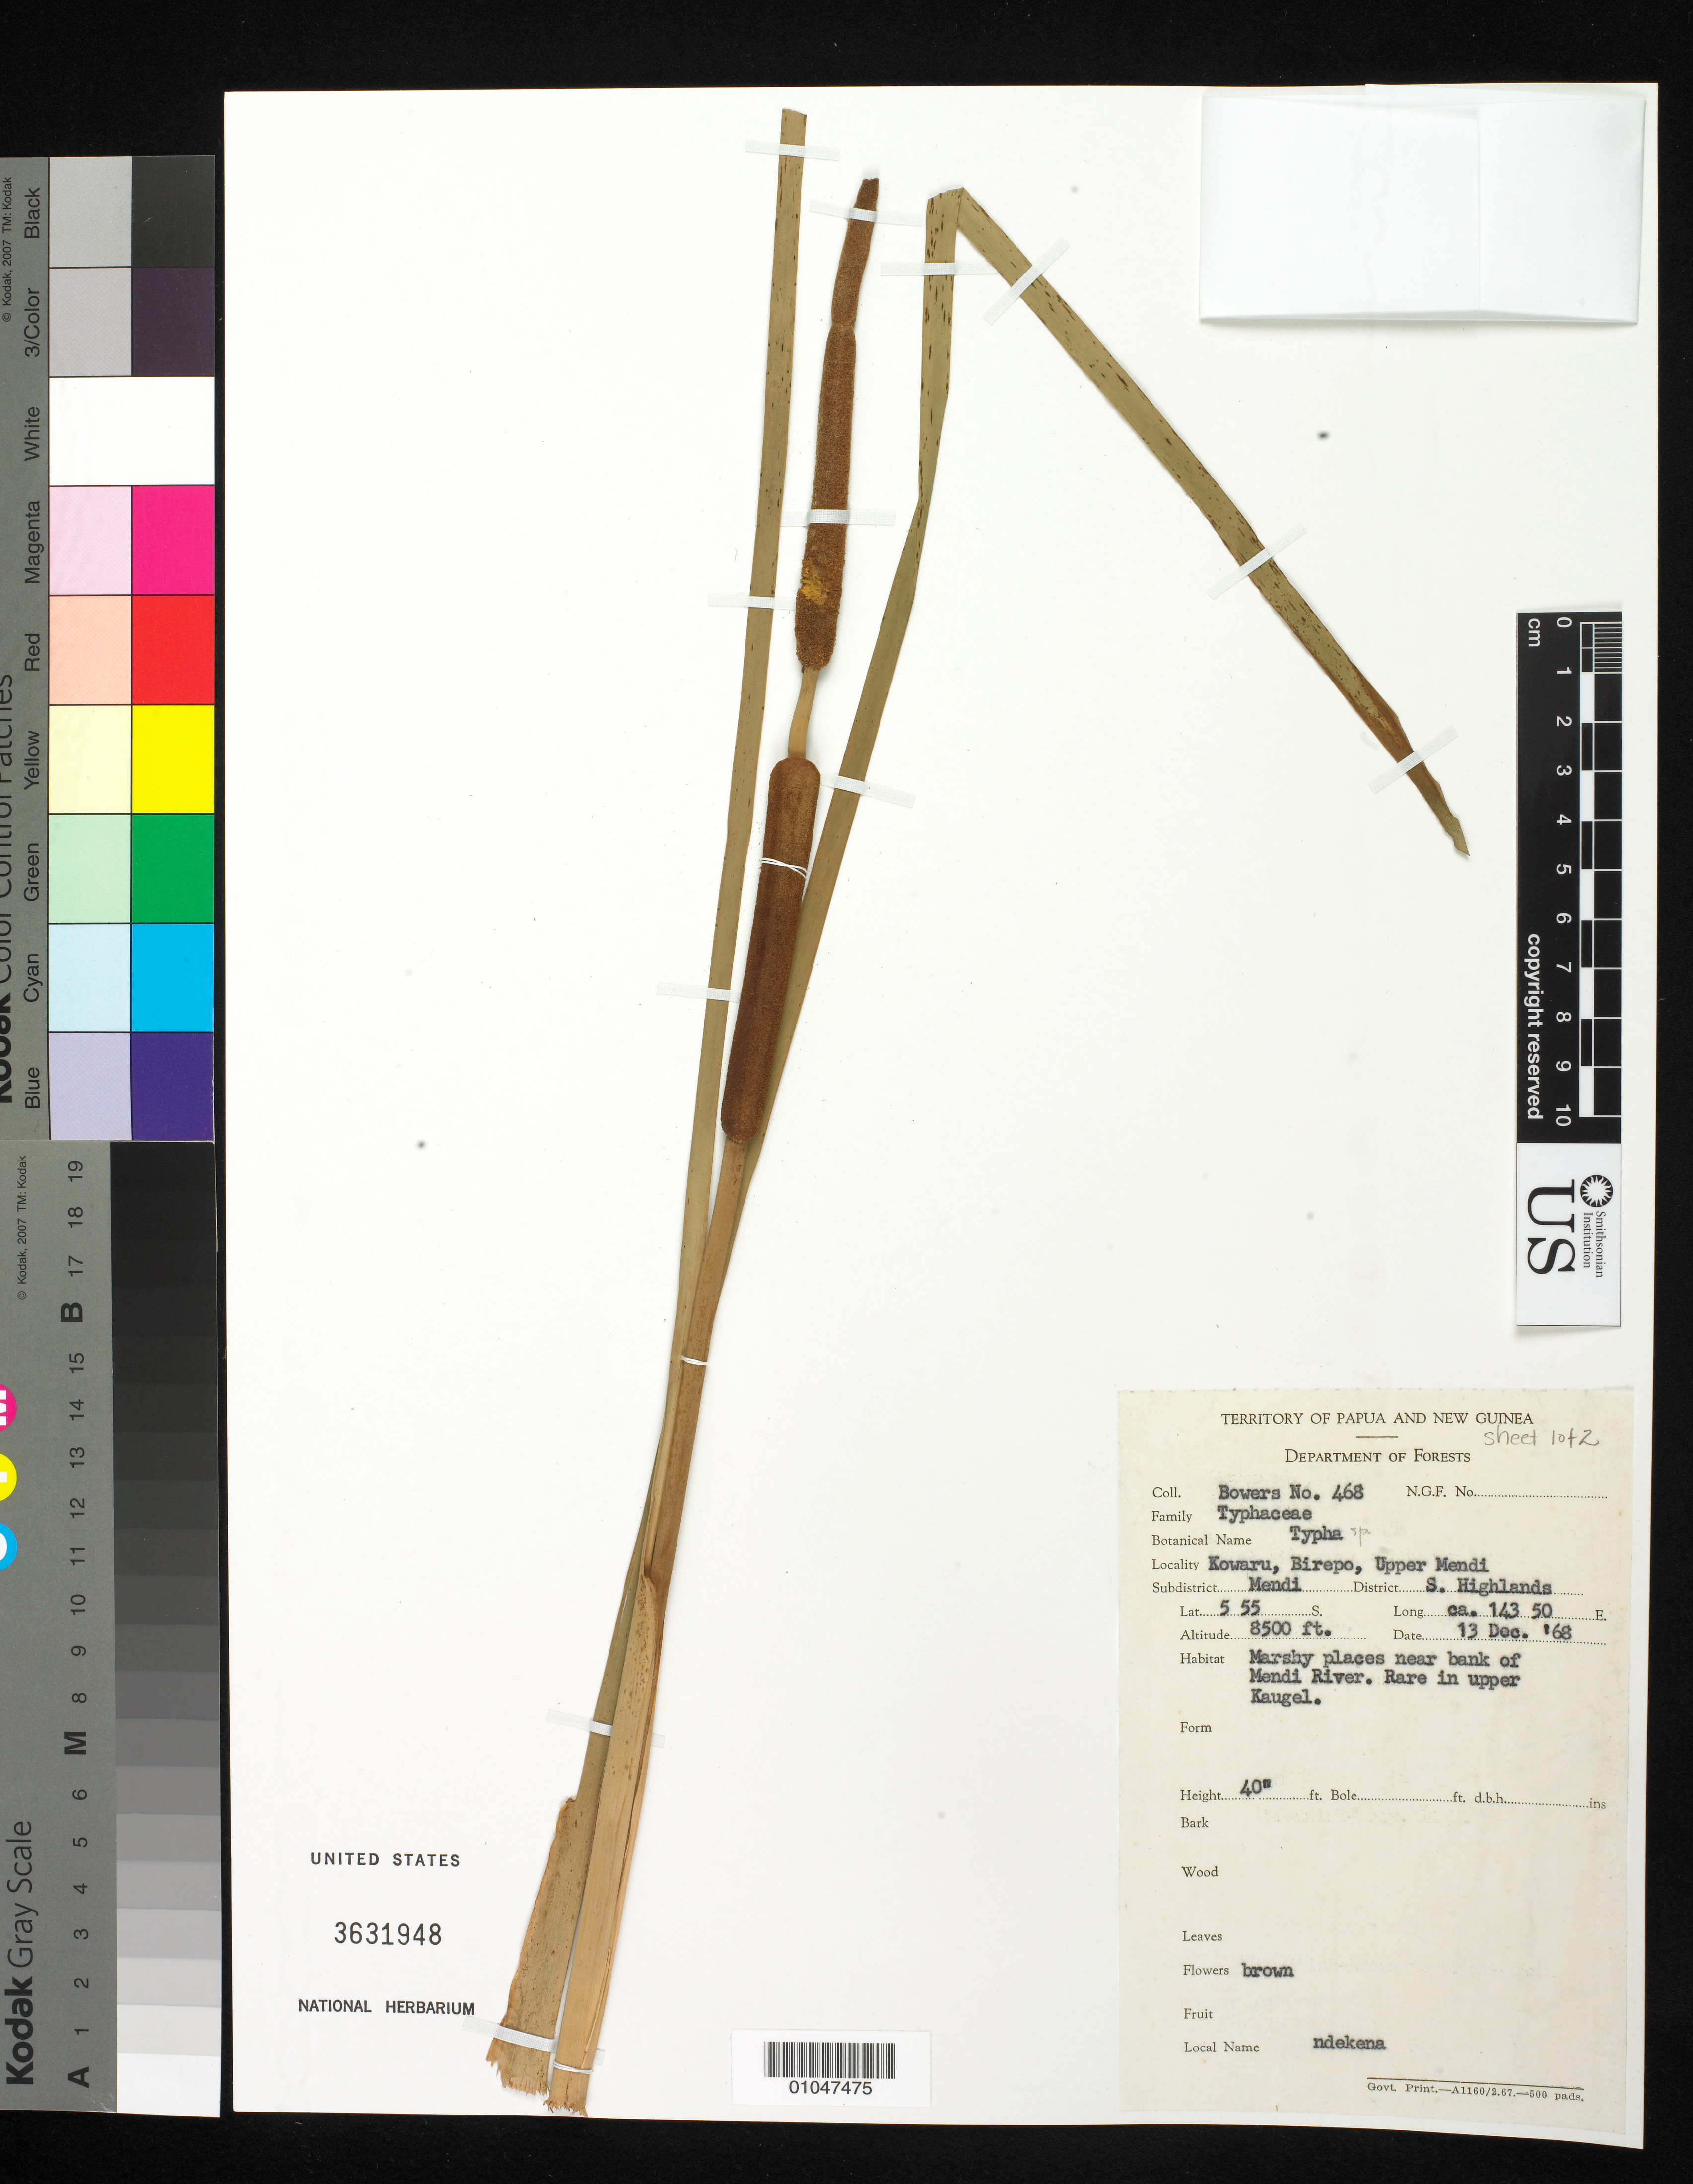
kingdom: Plantae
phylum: Tracheophyta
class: Liliopsida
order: Poales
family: Typhaceae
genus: Typha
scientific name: Typha sp.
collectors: -. Bowers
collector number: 468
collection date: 1968-12-13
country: Papua New Guinea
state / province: Southern Highlands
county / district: Mendi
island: New Guinea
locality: Kowaru, Birepo, Upper Mendi.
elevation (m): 2591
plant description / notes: IMAGED for EarthWatch Pacific Ethnobotany Project -MJD 15 Sep 2011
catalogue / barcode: US 3631948